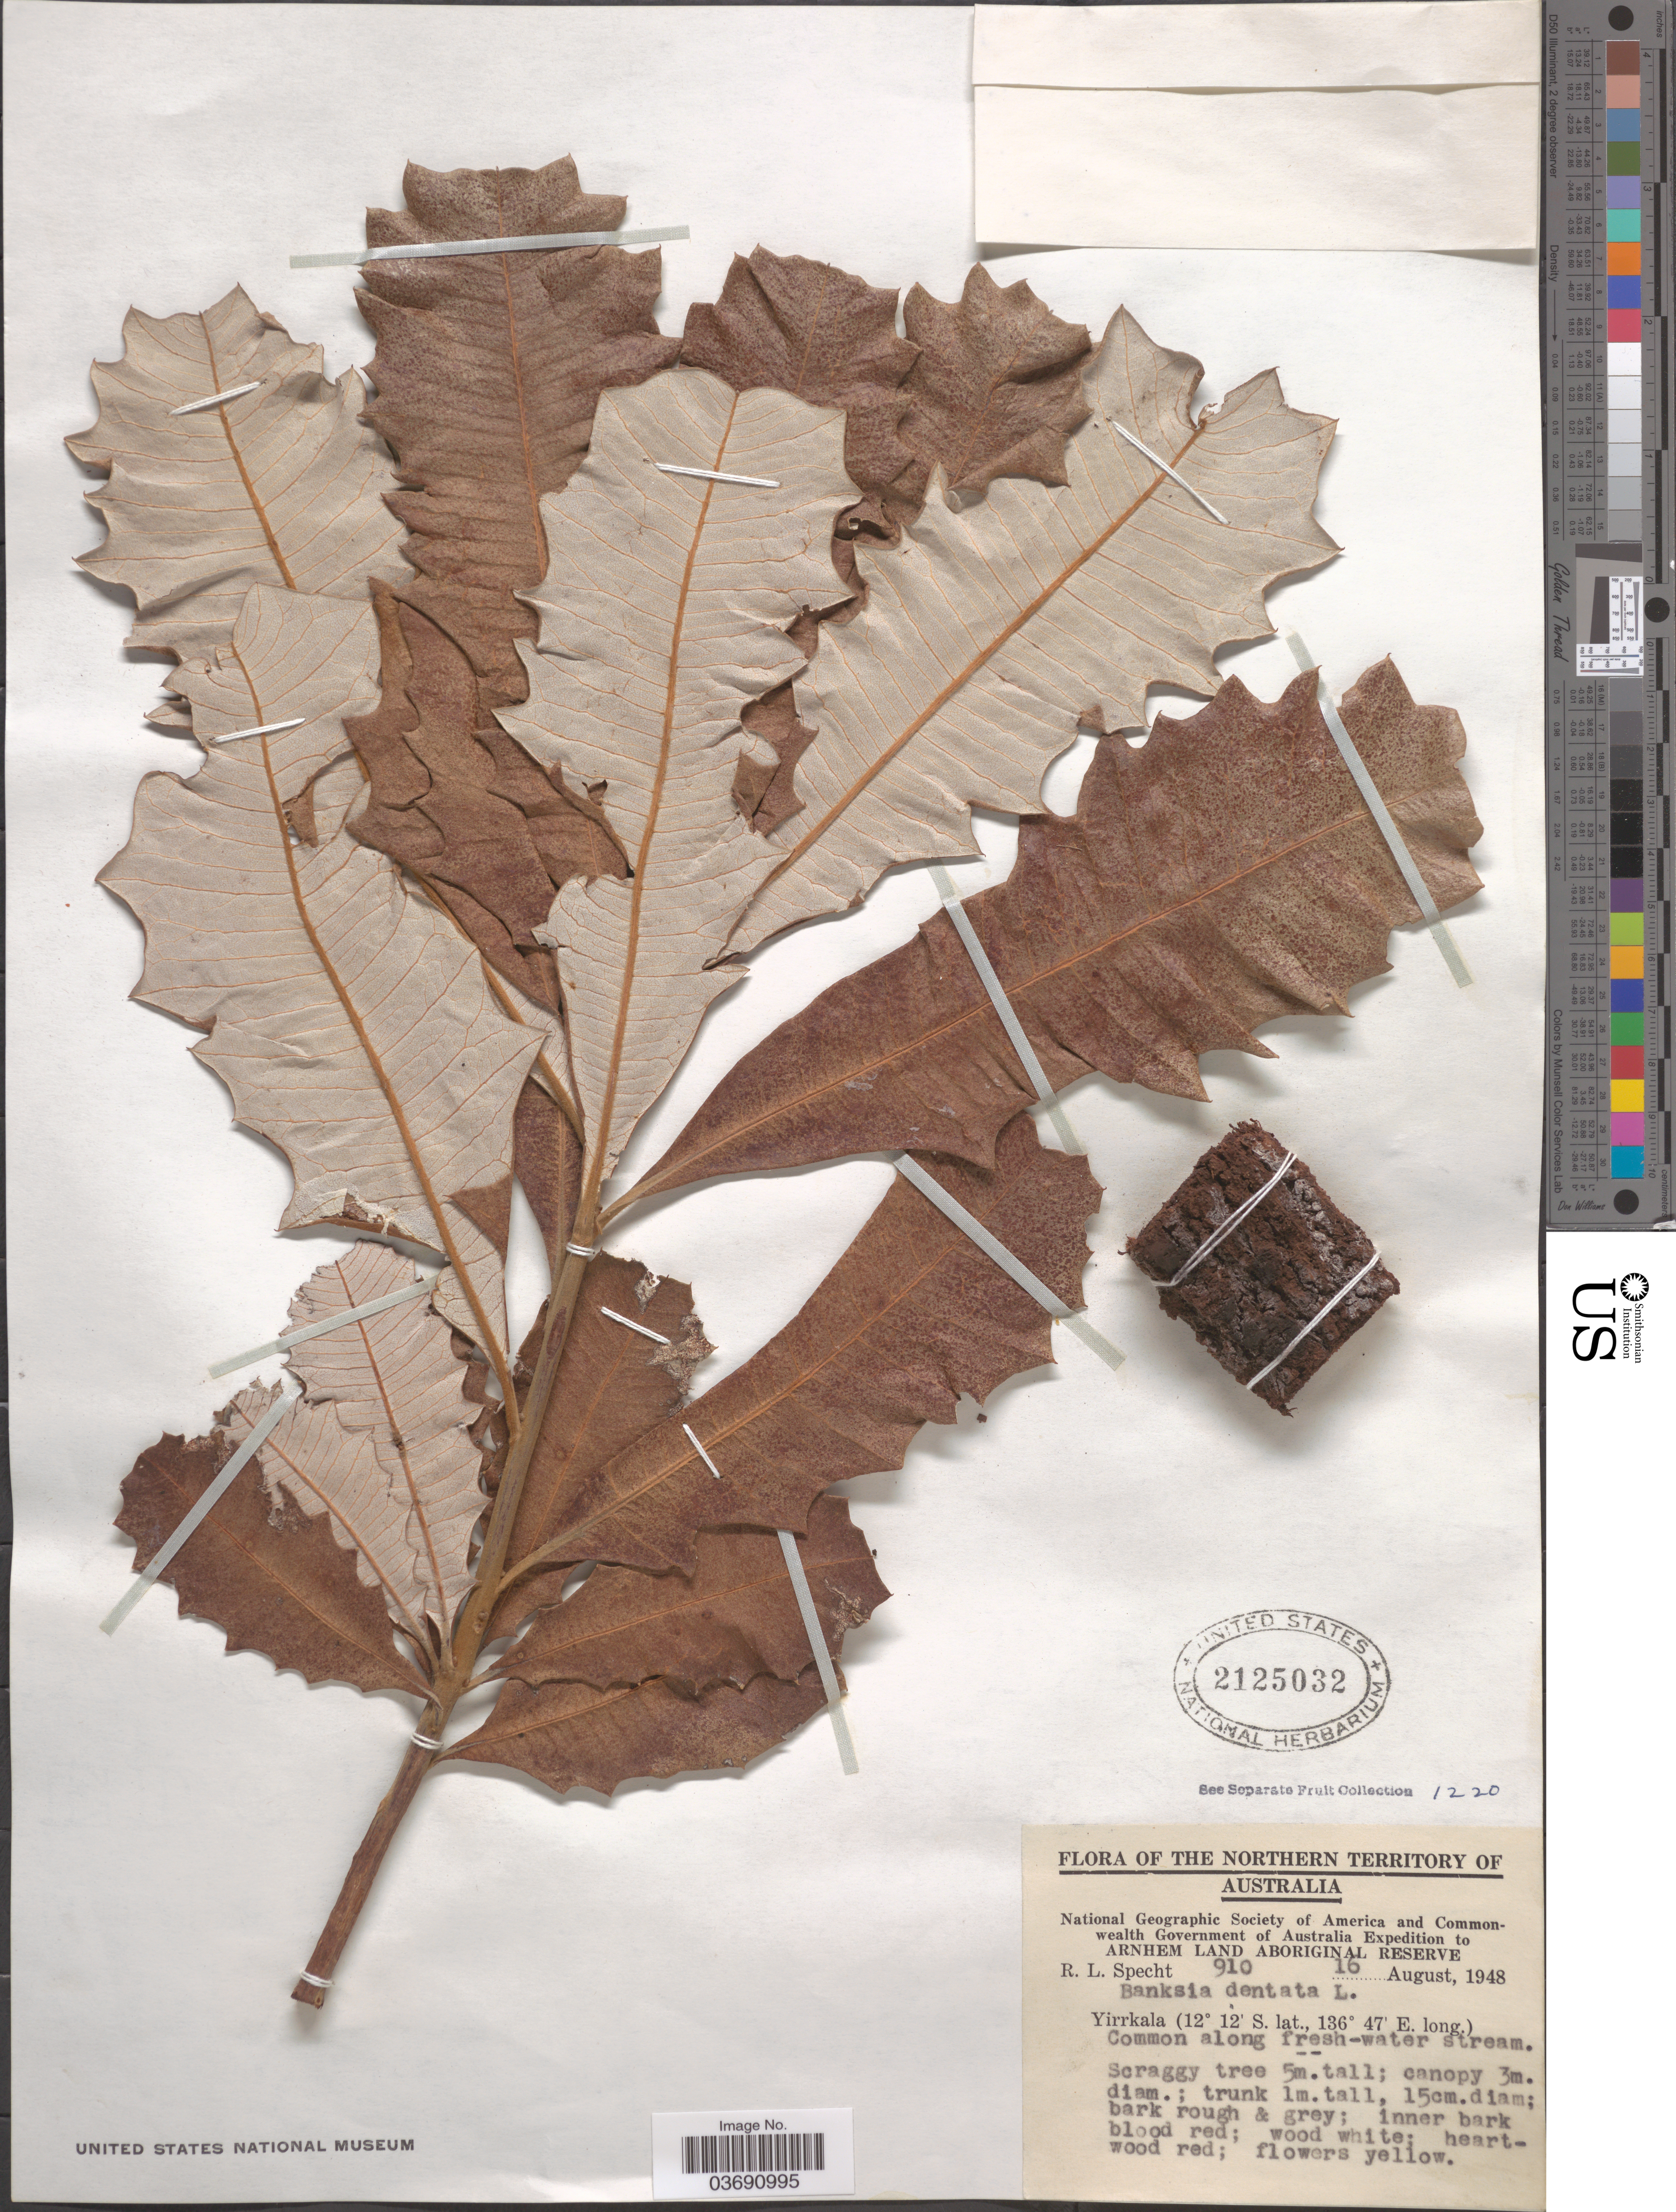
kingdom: Plantae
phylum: Tracheophyta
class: Magnoliopsida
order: Proteales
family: Proteaceae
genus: Banksia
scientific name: Banksia dentata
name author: L. f.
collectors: R. L. Specht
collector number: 910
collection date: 1948-08-16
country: Australia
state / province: Northern Territory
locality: Arnhem Land Aboriginal Reserve. Yirrkala.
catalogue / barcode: US 2125032